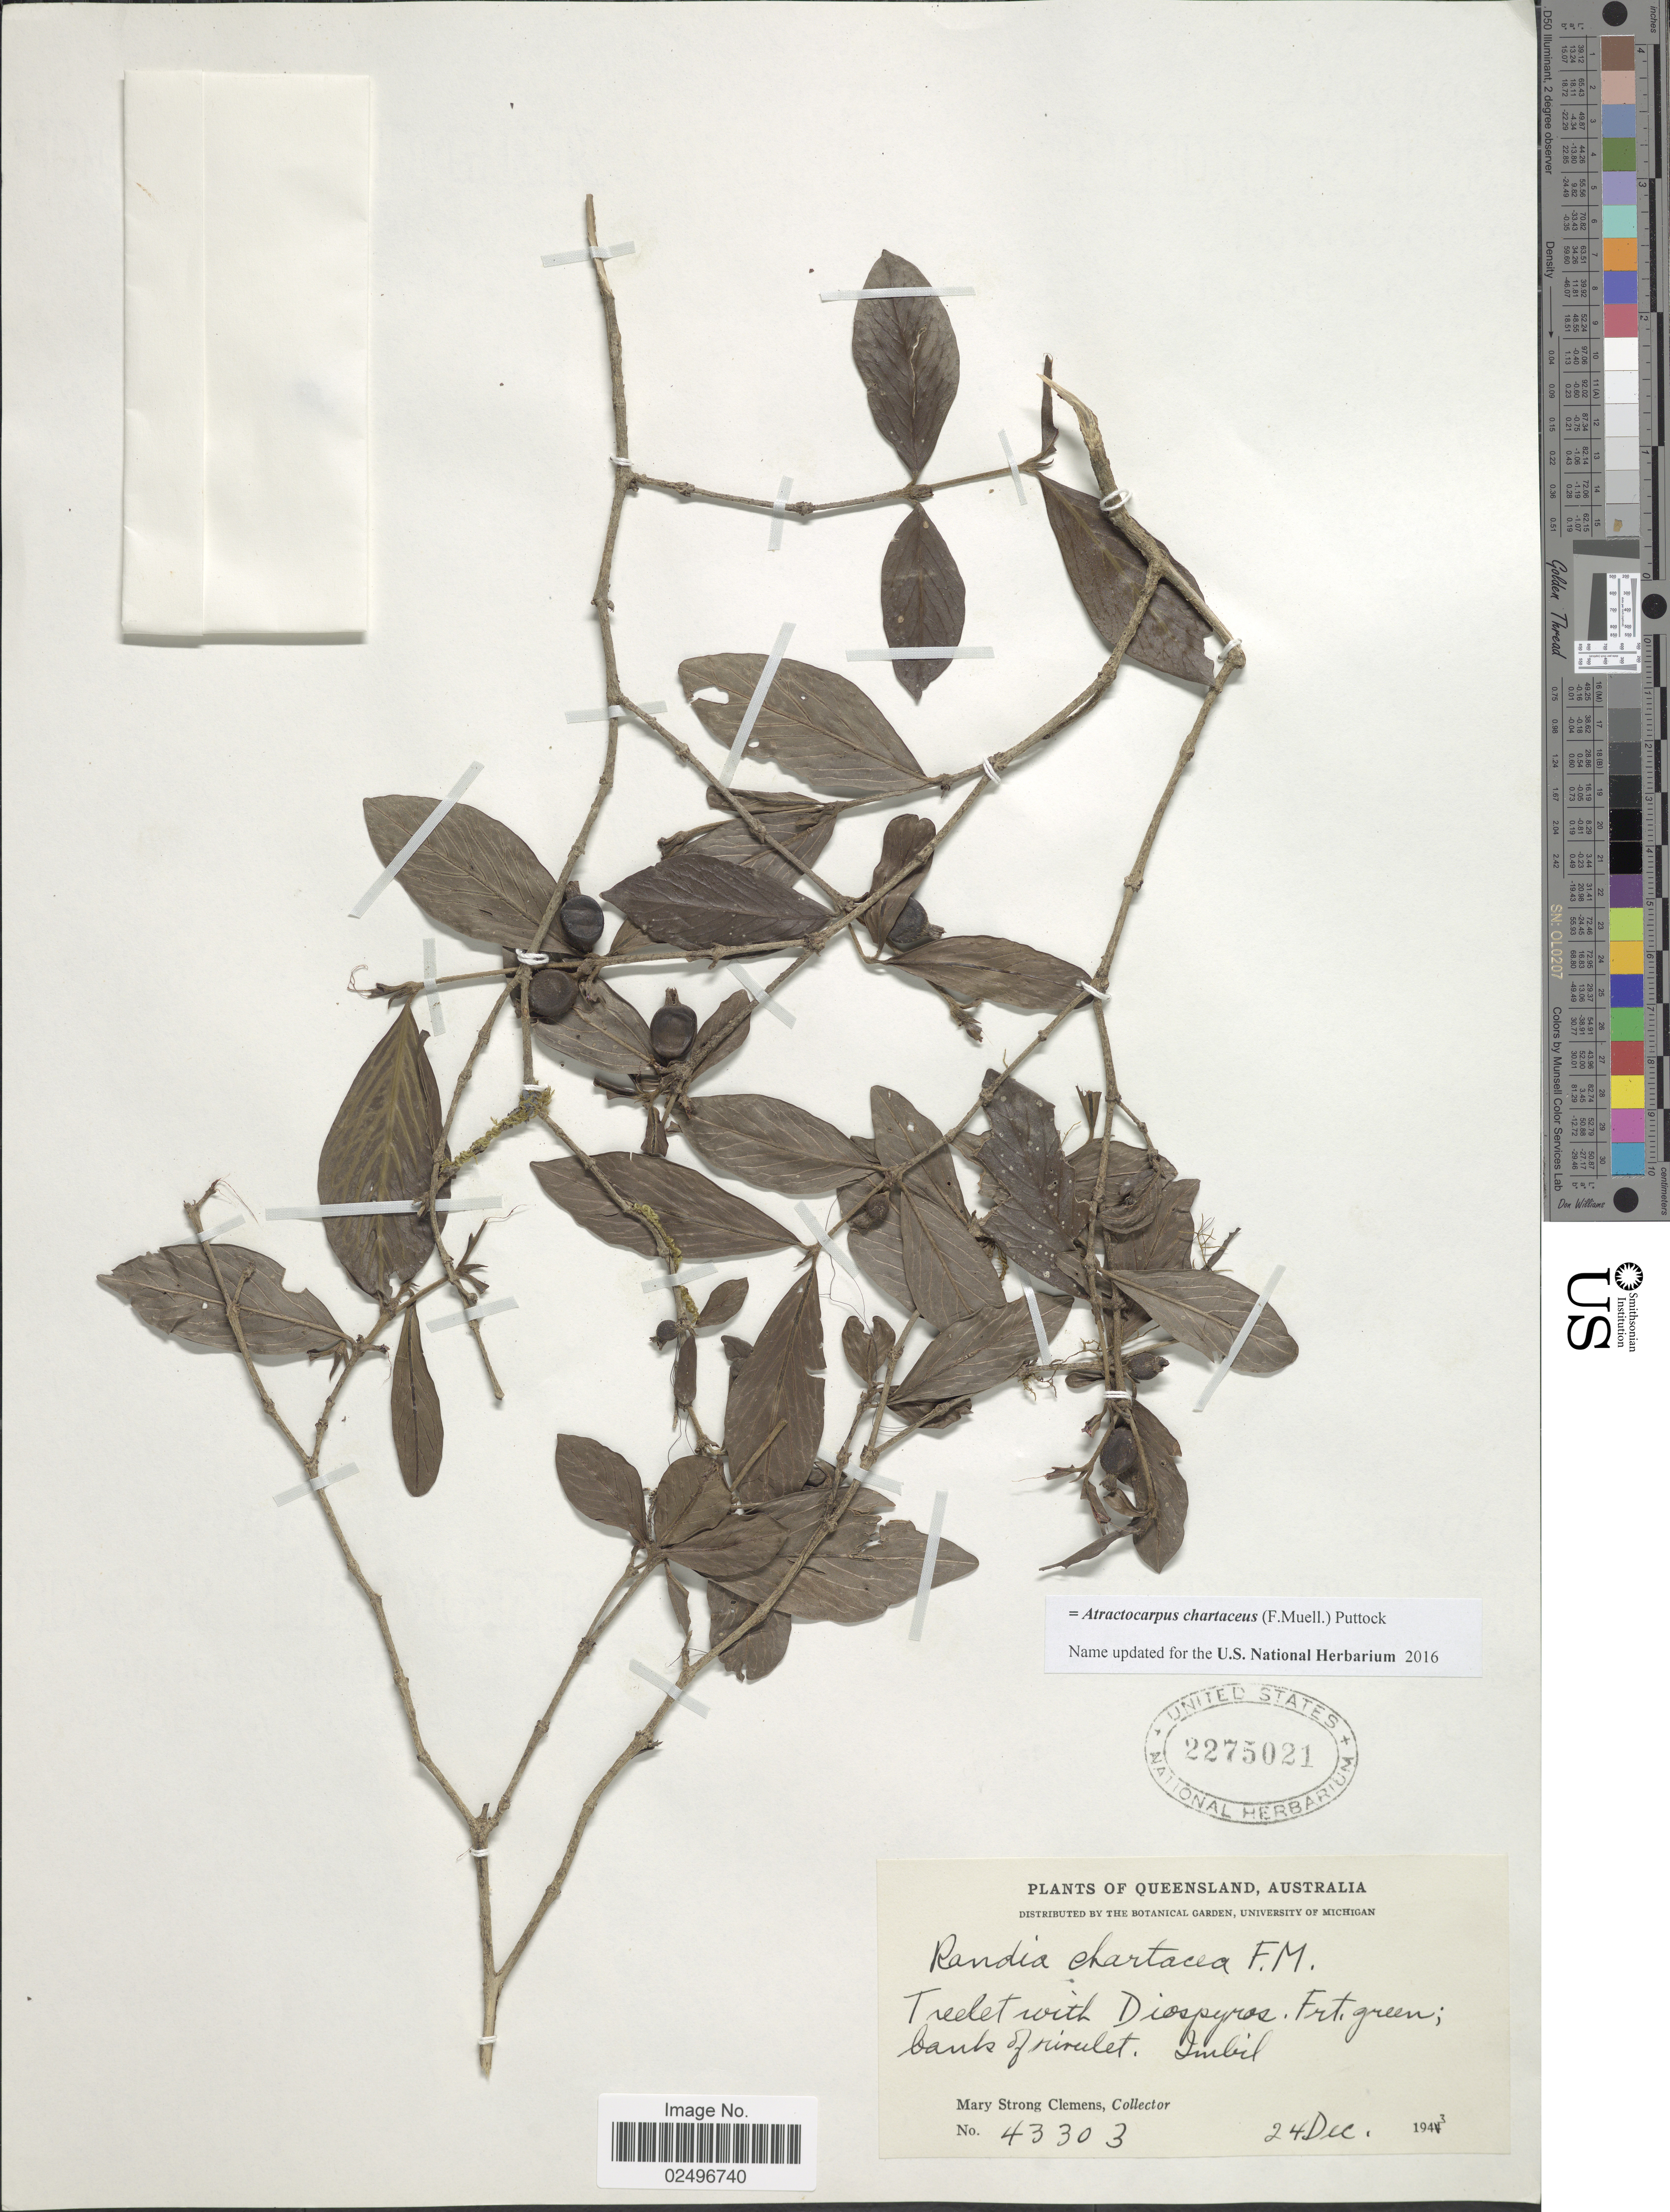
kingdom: Plantae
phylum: Tracheophyta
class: Magnoliopsida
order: Gentianales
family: Rubiaceae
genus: Atractocarpus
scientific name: Atractocarpus chartaceus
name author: (F. Muell.) Puttock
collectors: M. S. Clemens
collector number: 43303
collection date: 1943-12-24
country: Australia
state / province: Queensland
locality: Banks of rivulet. Imbil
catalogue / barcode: US 2275021